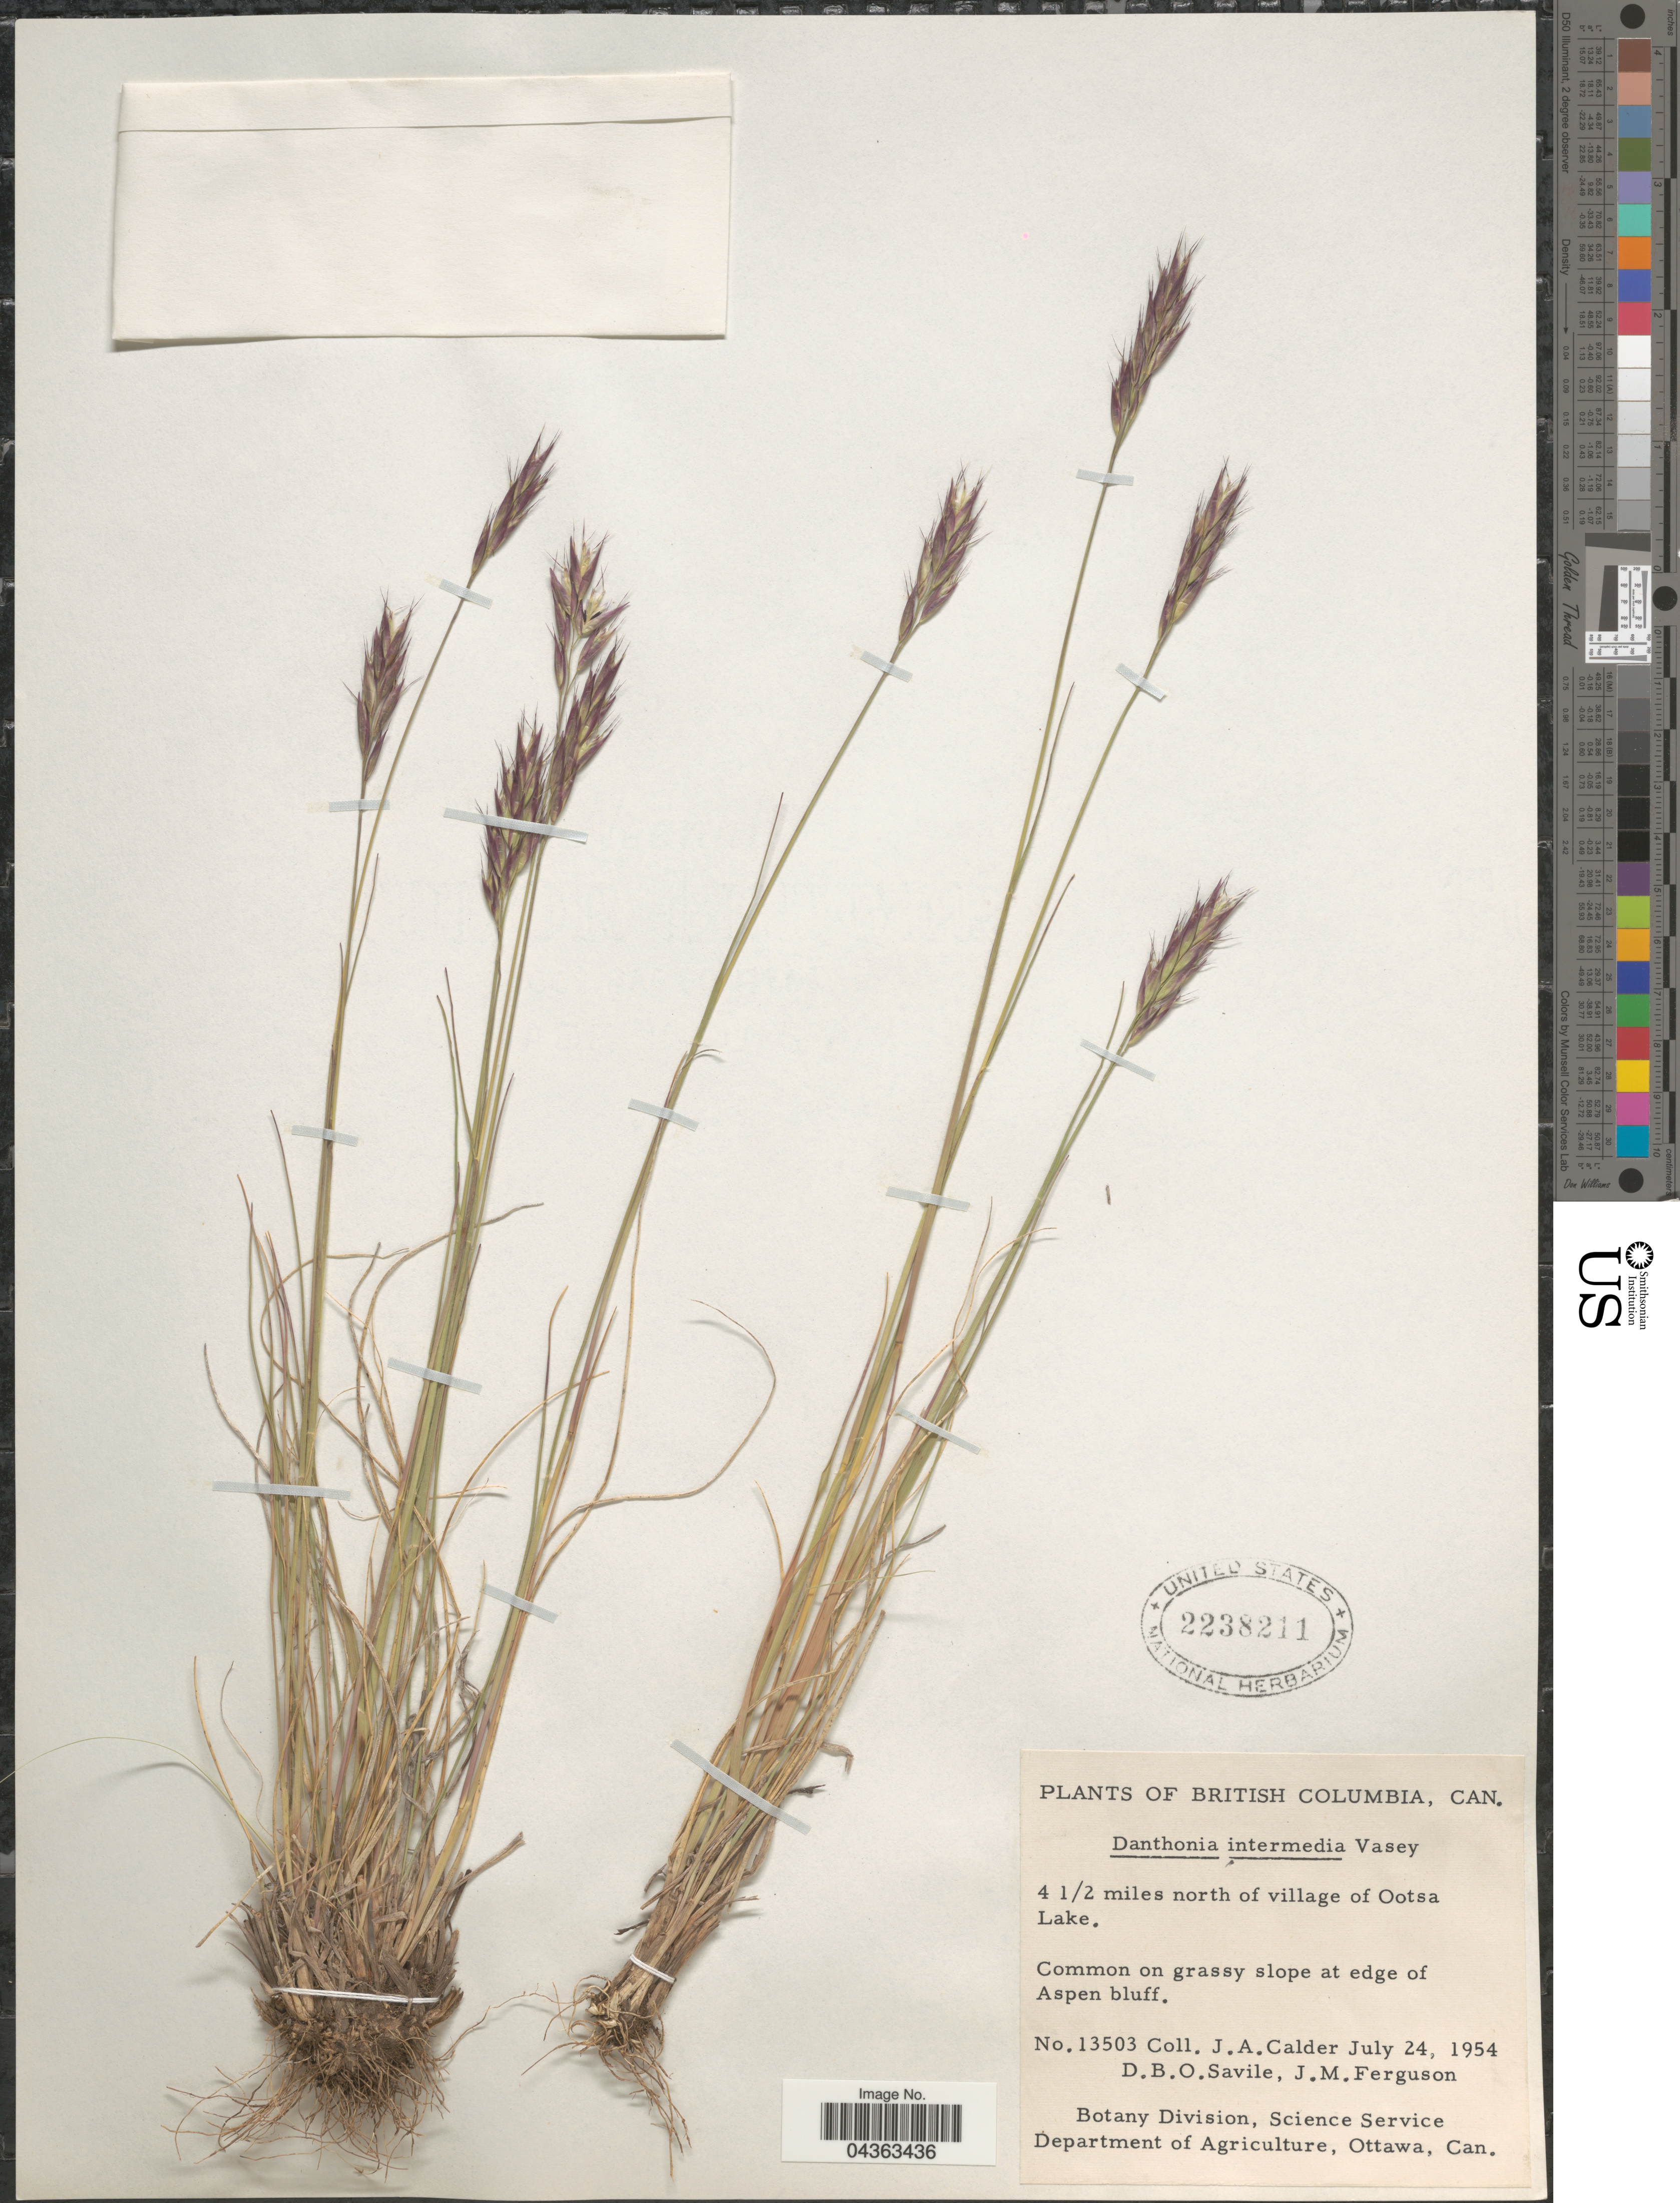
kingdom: Plantae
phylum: Tracheophyta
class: Liliopsida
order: Poales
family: Poaceae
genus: Danthonia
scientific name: Danthonia intermedia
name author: Vasey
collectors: J. A. Calder, D. Savile & J. M. Ferguson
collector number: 13503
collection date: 1954-07-24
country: Canada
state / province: British Columbia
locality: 4 1/2 miles north of village of Ootsa Lake. Common on grassy slope at edge of Aspen bluff.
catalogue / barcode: US 2238211